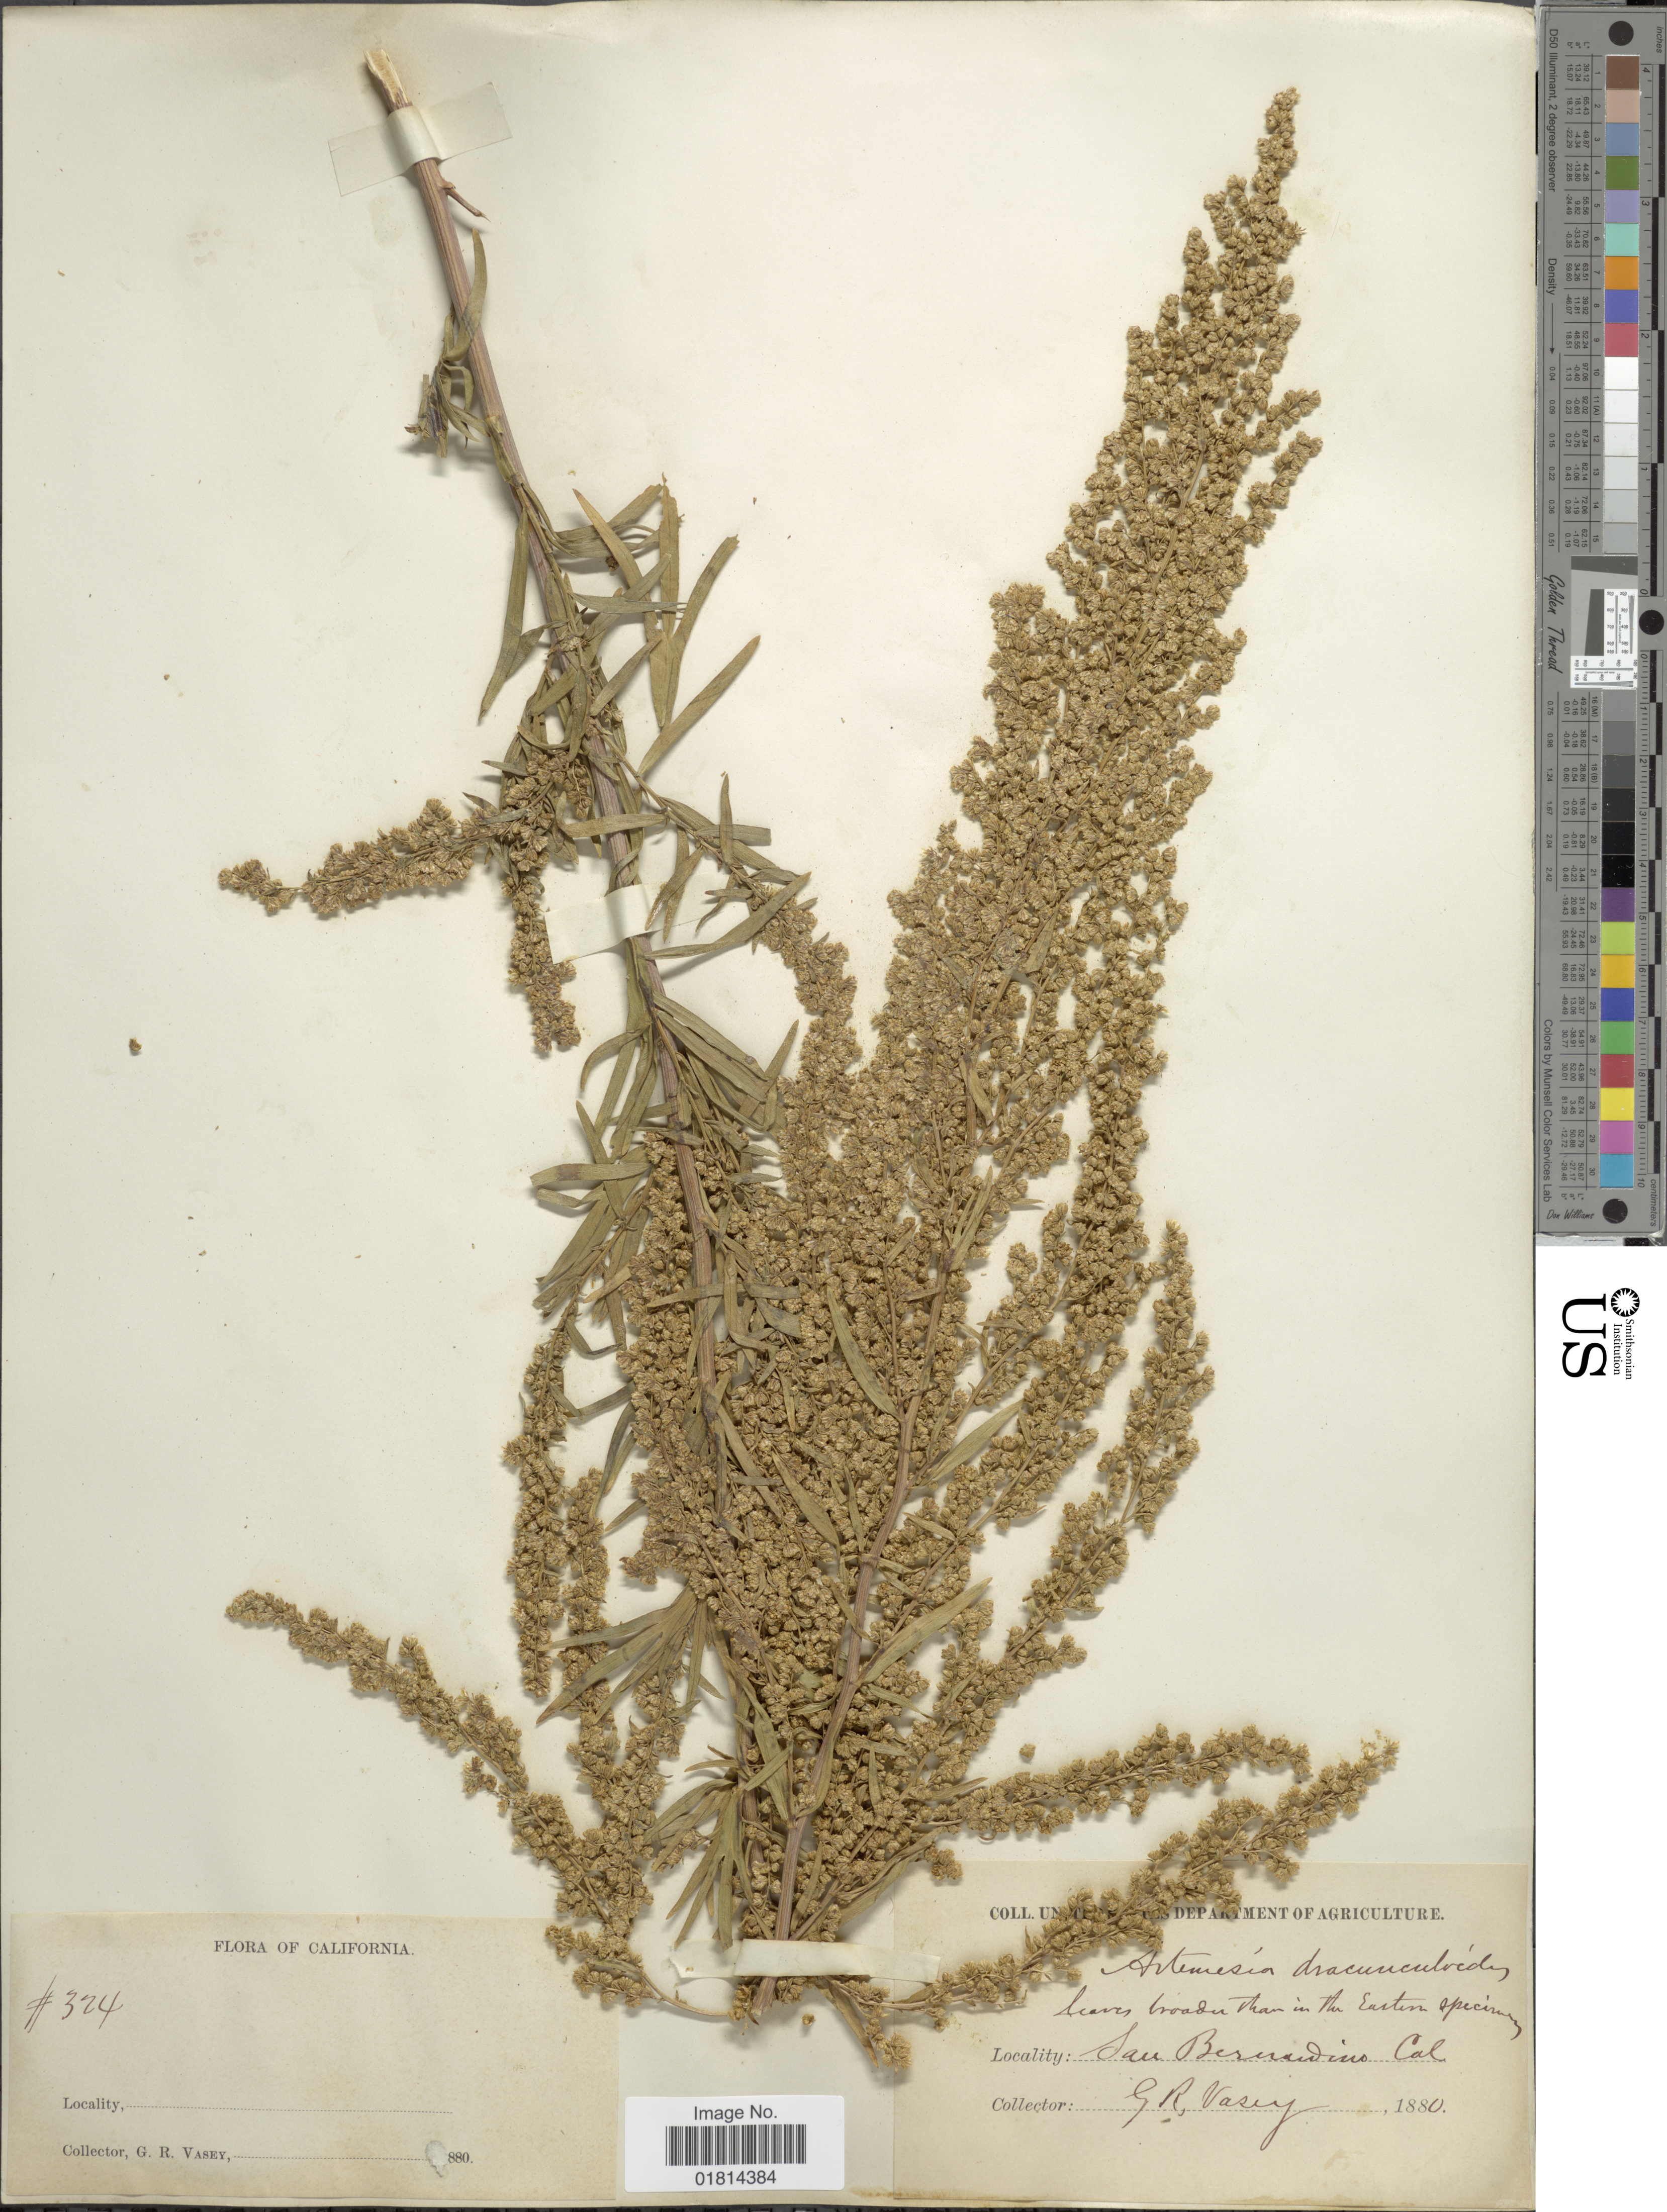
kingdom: Plantae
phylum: Tracheophyta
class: Magnoliopsida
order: Asterales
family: Asteraceae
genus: Artemisia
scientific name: Artemisia aromatica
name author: A. Nelson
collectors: G. R. Vasey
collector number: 324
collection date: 1880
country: United States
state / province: California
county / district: San Bernardino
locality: San Bernardino, Cal.